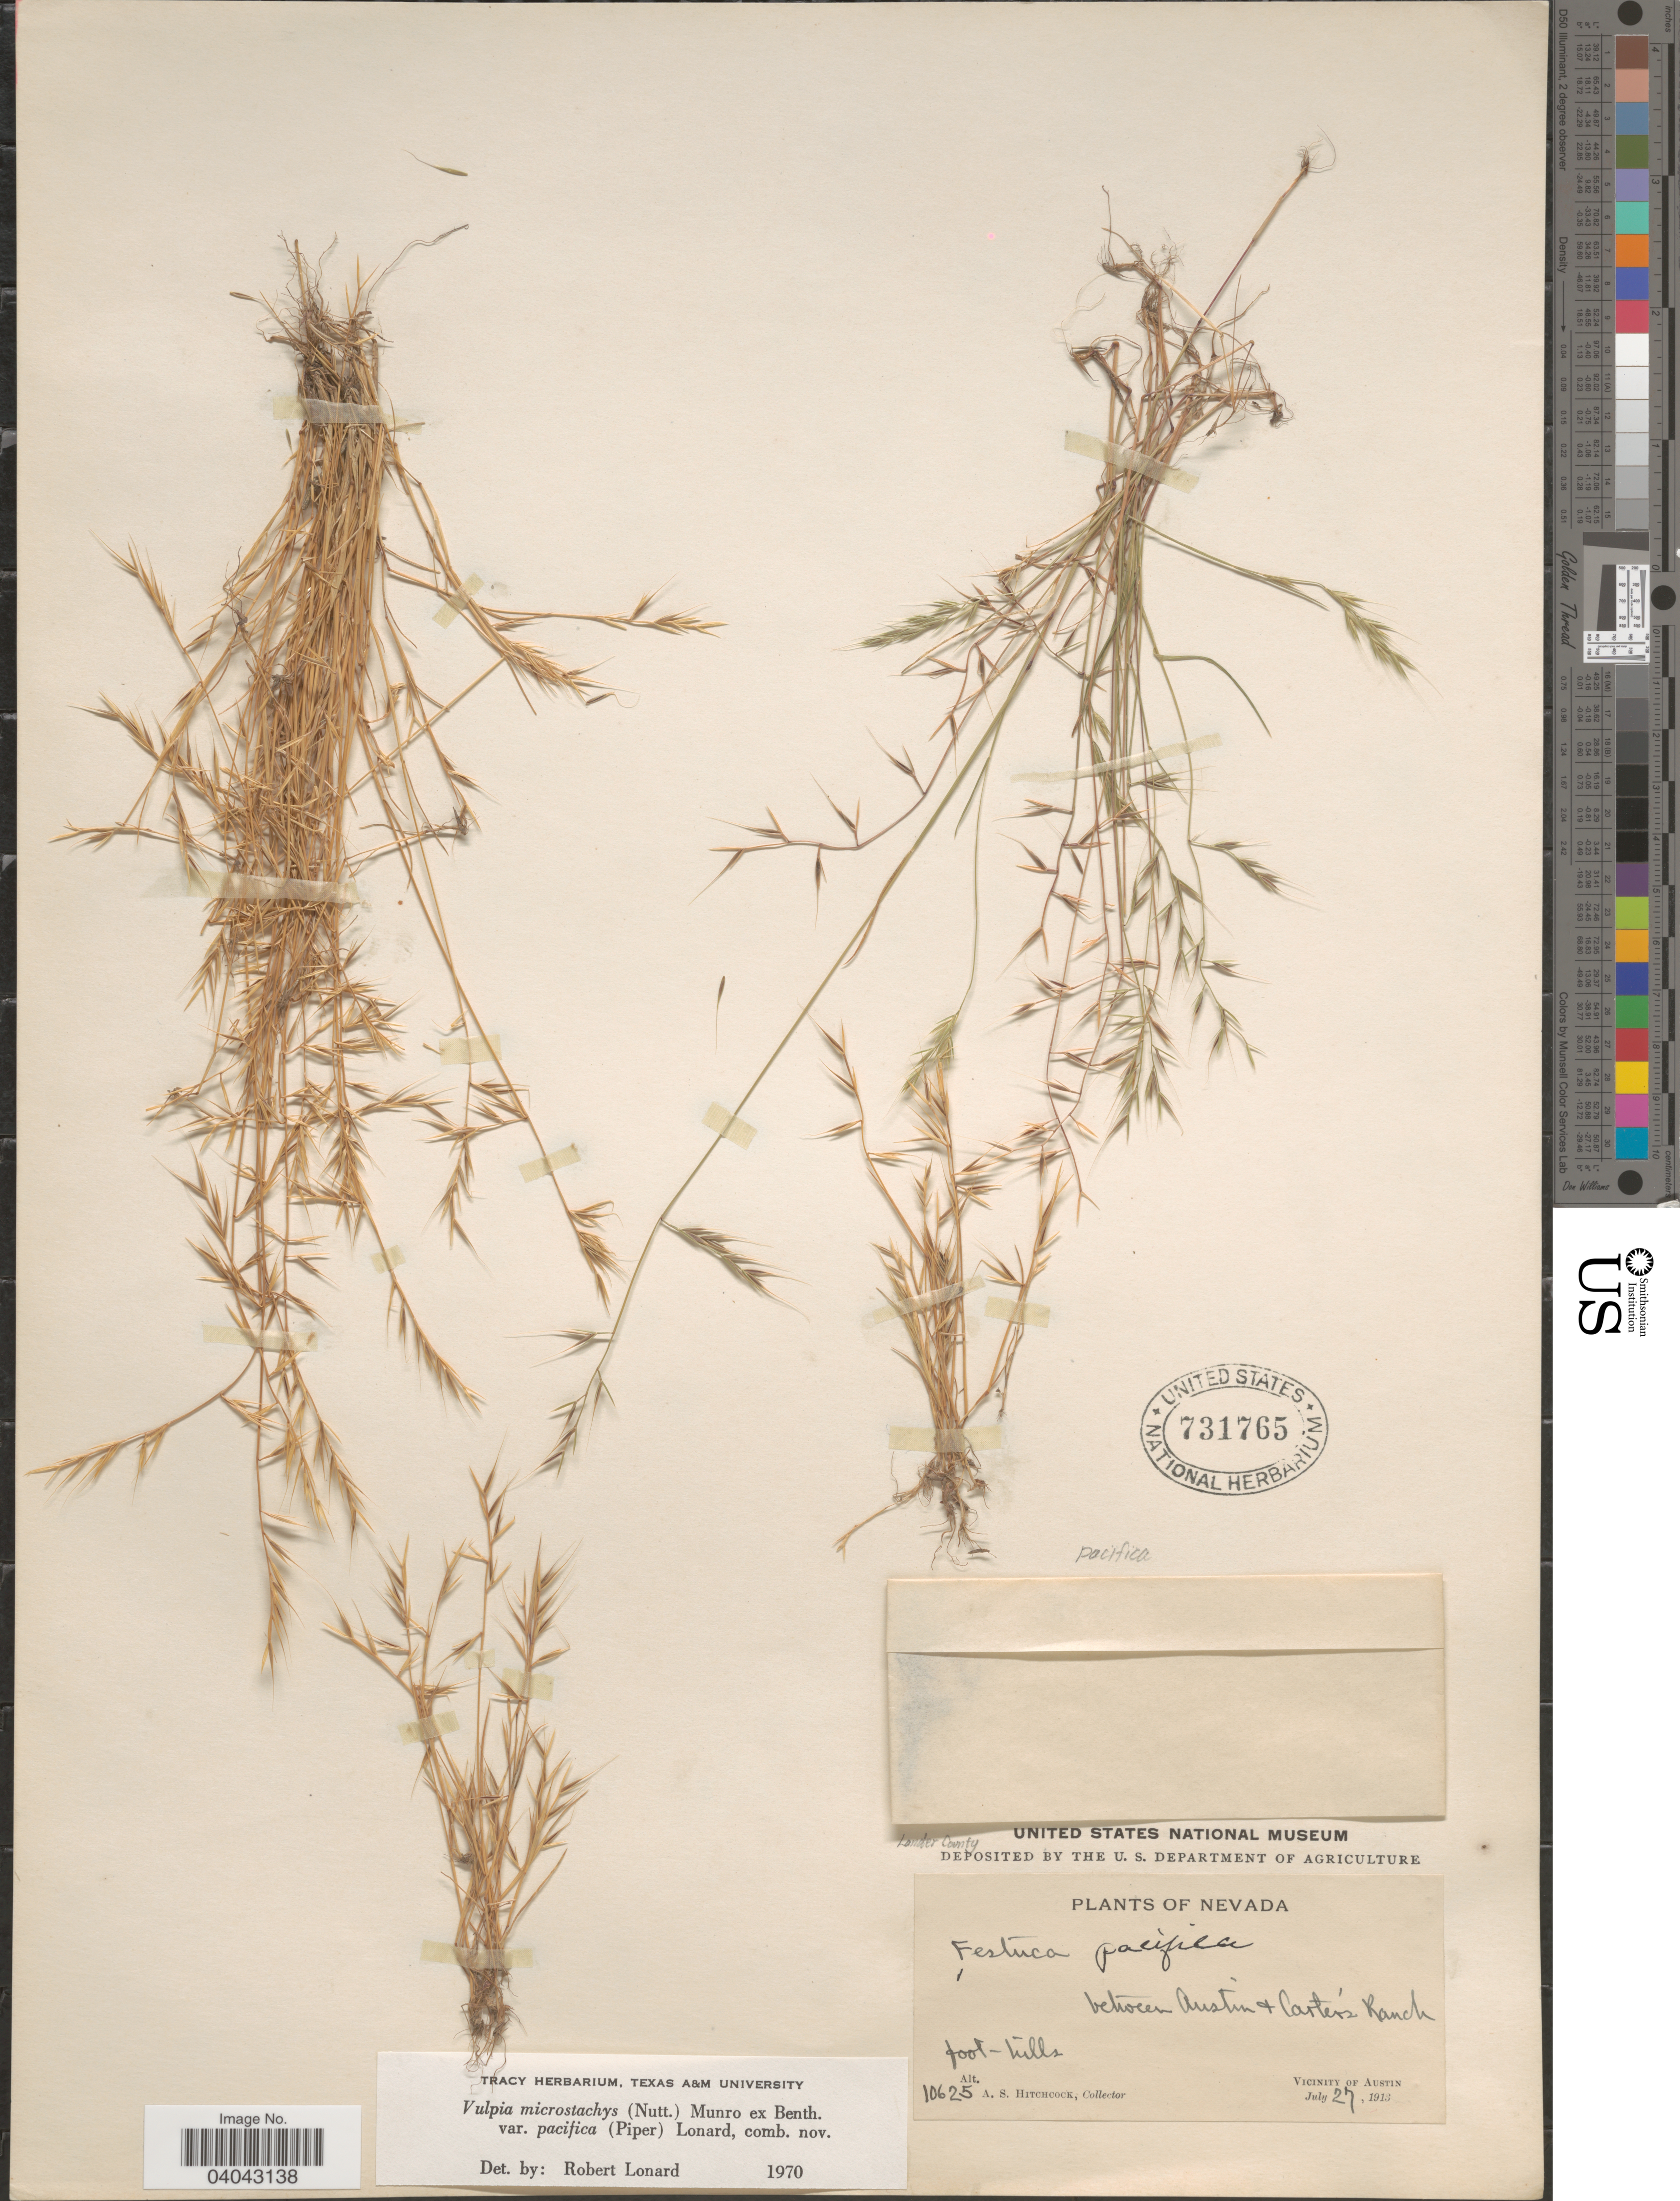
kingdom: Plantae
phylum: Tracheophyta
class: Liliopsida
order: Poales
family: Poaceae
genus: Festuca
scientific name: Festuca microstachys var. pauciflora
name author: Scribn. ex W.J. Beal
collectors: A. S. Hitchcock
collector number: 10625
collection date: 1913-07-27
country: United States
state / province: Nevada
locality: Between Austin & Carter's Ranch. Vicinity of Austin. Lander County.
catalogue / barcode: US 731765